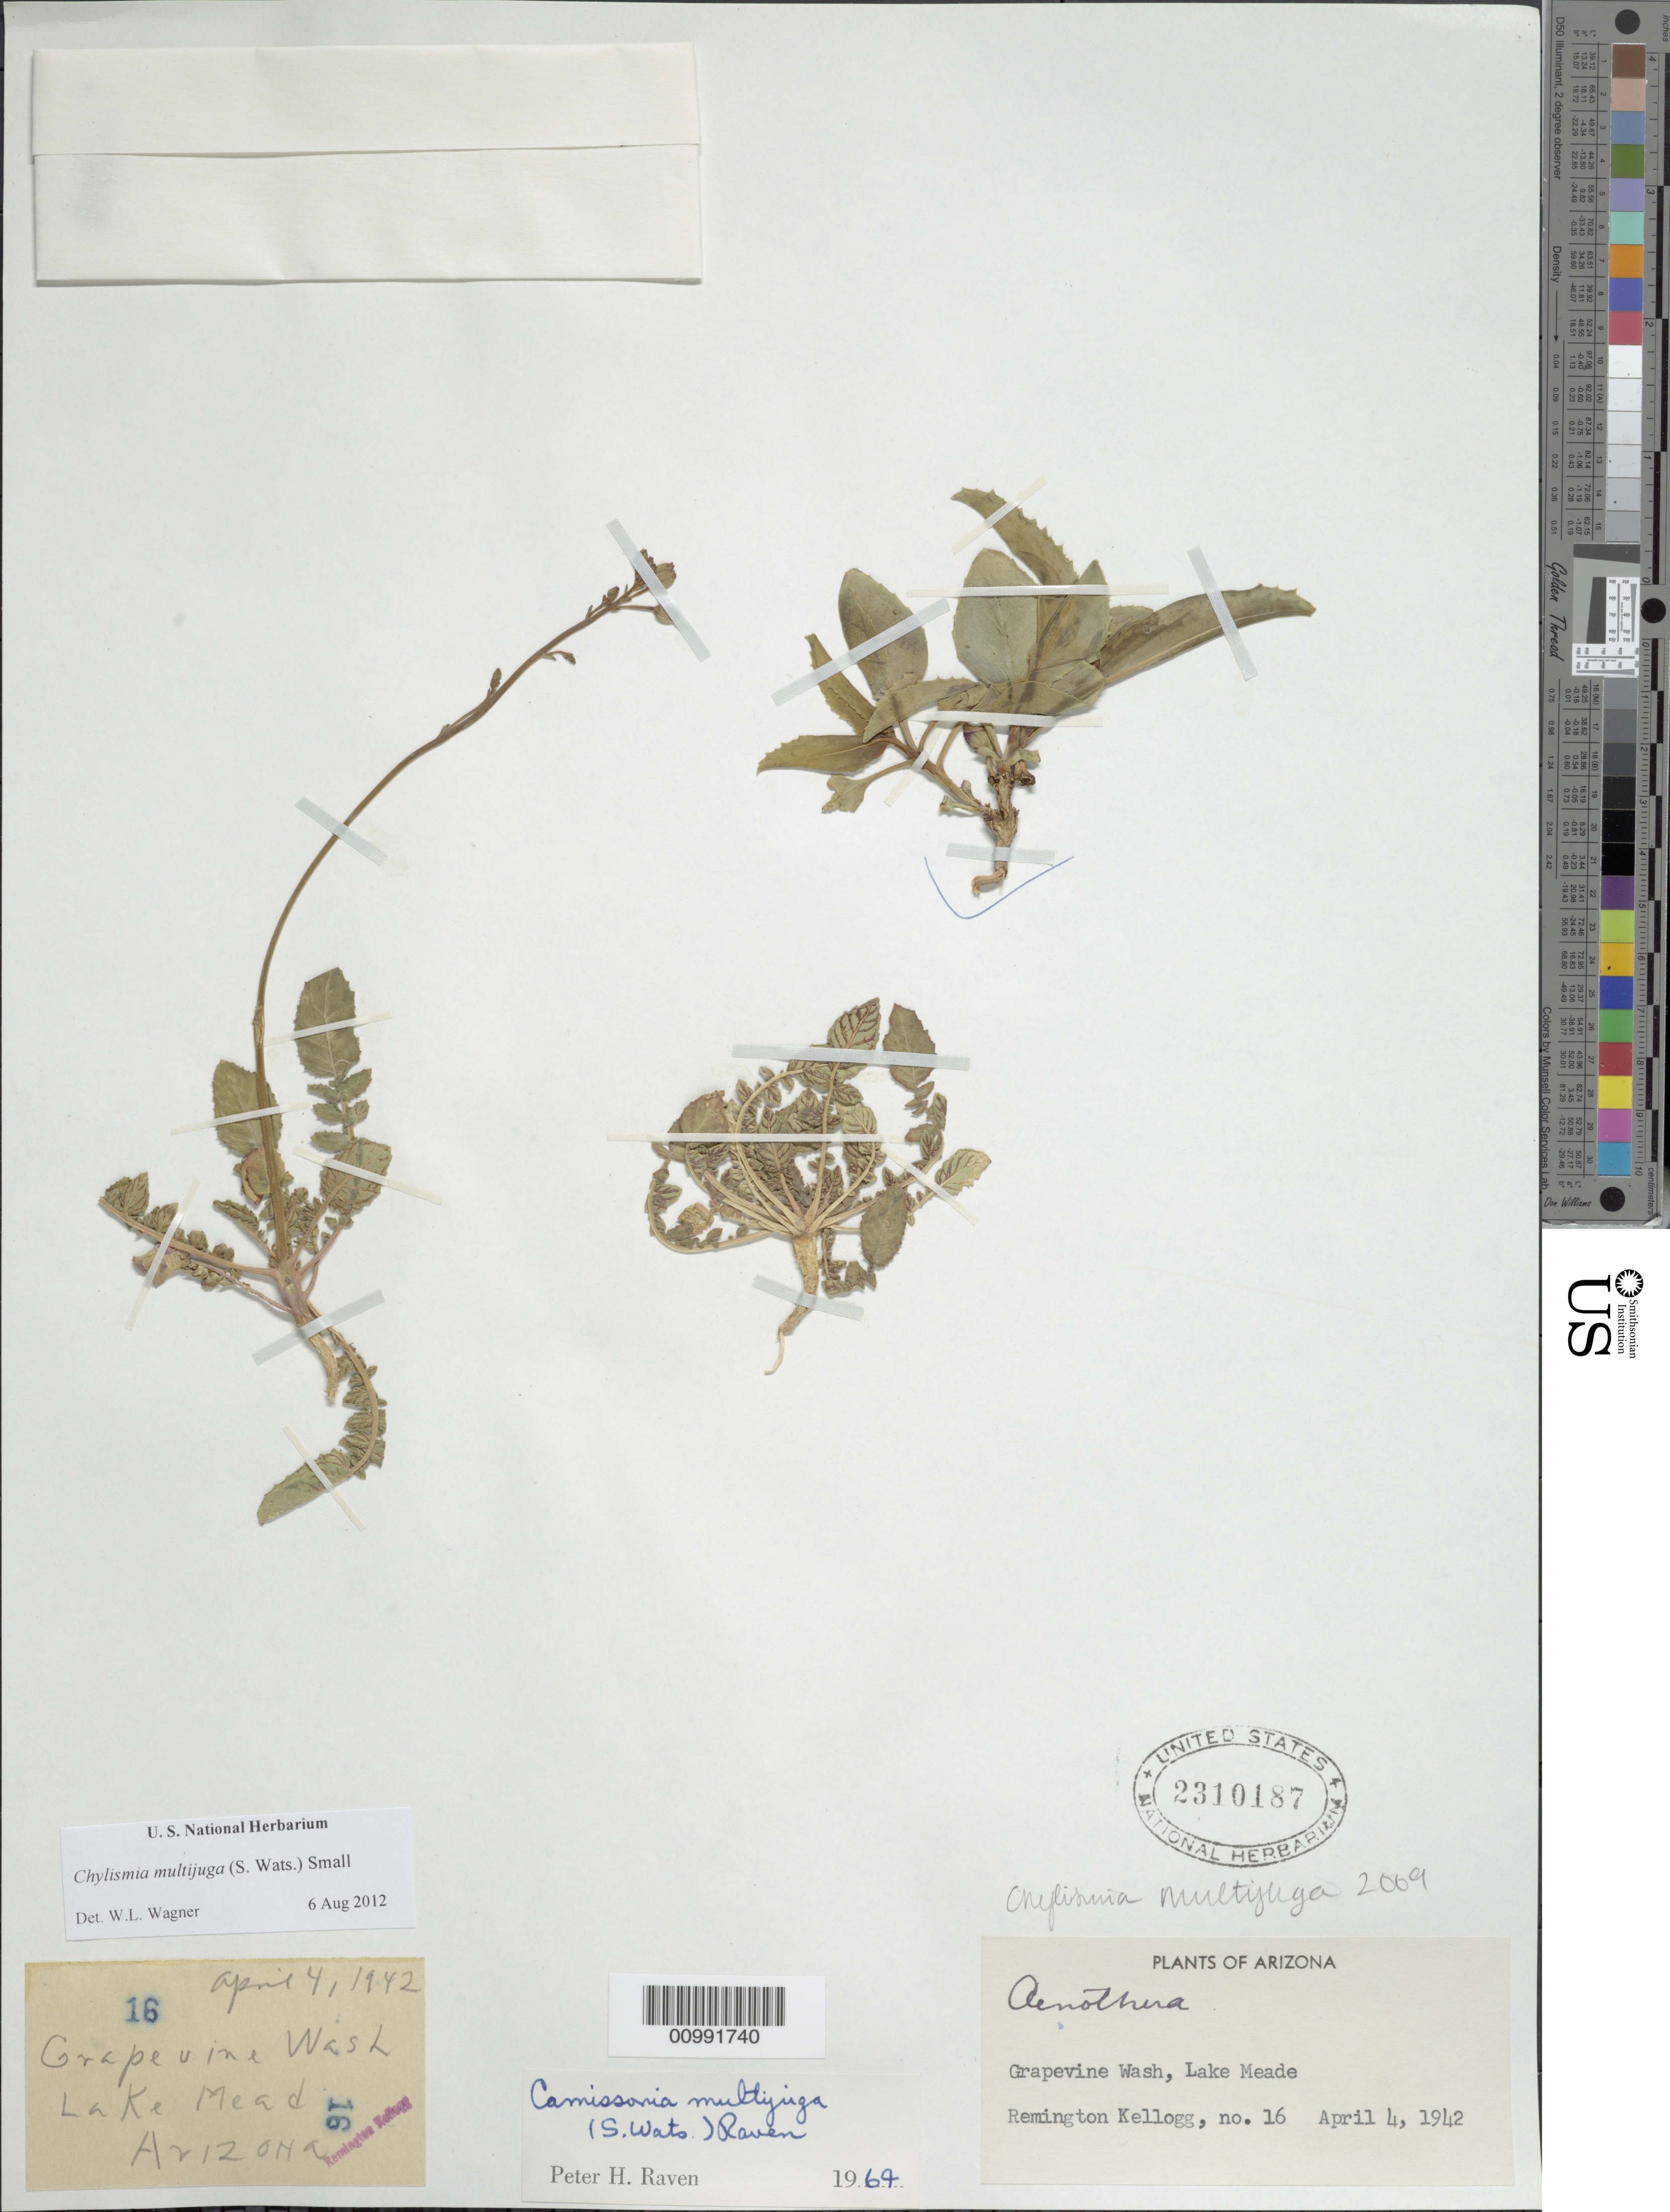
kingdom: Plantae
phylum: Tracheophyta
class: Magnoliopsida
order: Myrtales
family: Onagraceae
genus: Chylismia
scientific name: Chylismia multijuga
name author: (S. Watson) Small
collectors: R. Kellogg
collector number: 16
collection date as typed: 04 Apr 1942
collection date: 1942-04-04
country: United States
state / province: Arizona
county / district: Mohave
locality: Grapevine Wash, Lake Mead.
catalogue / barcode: US 2310187